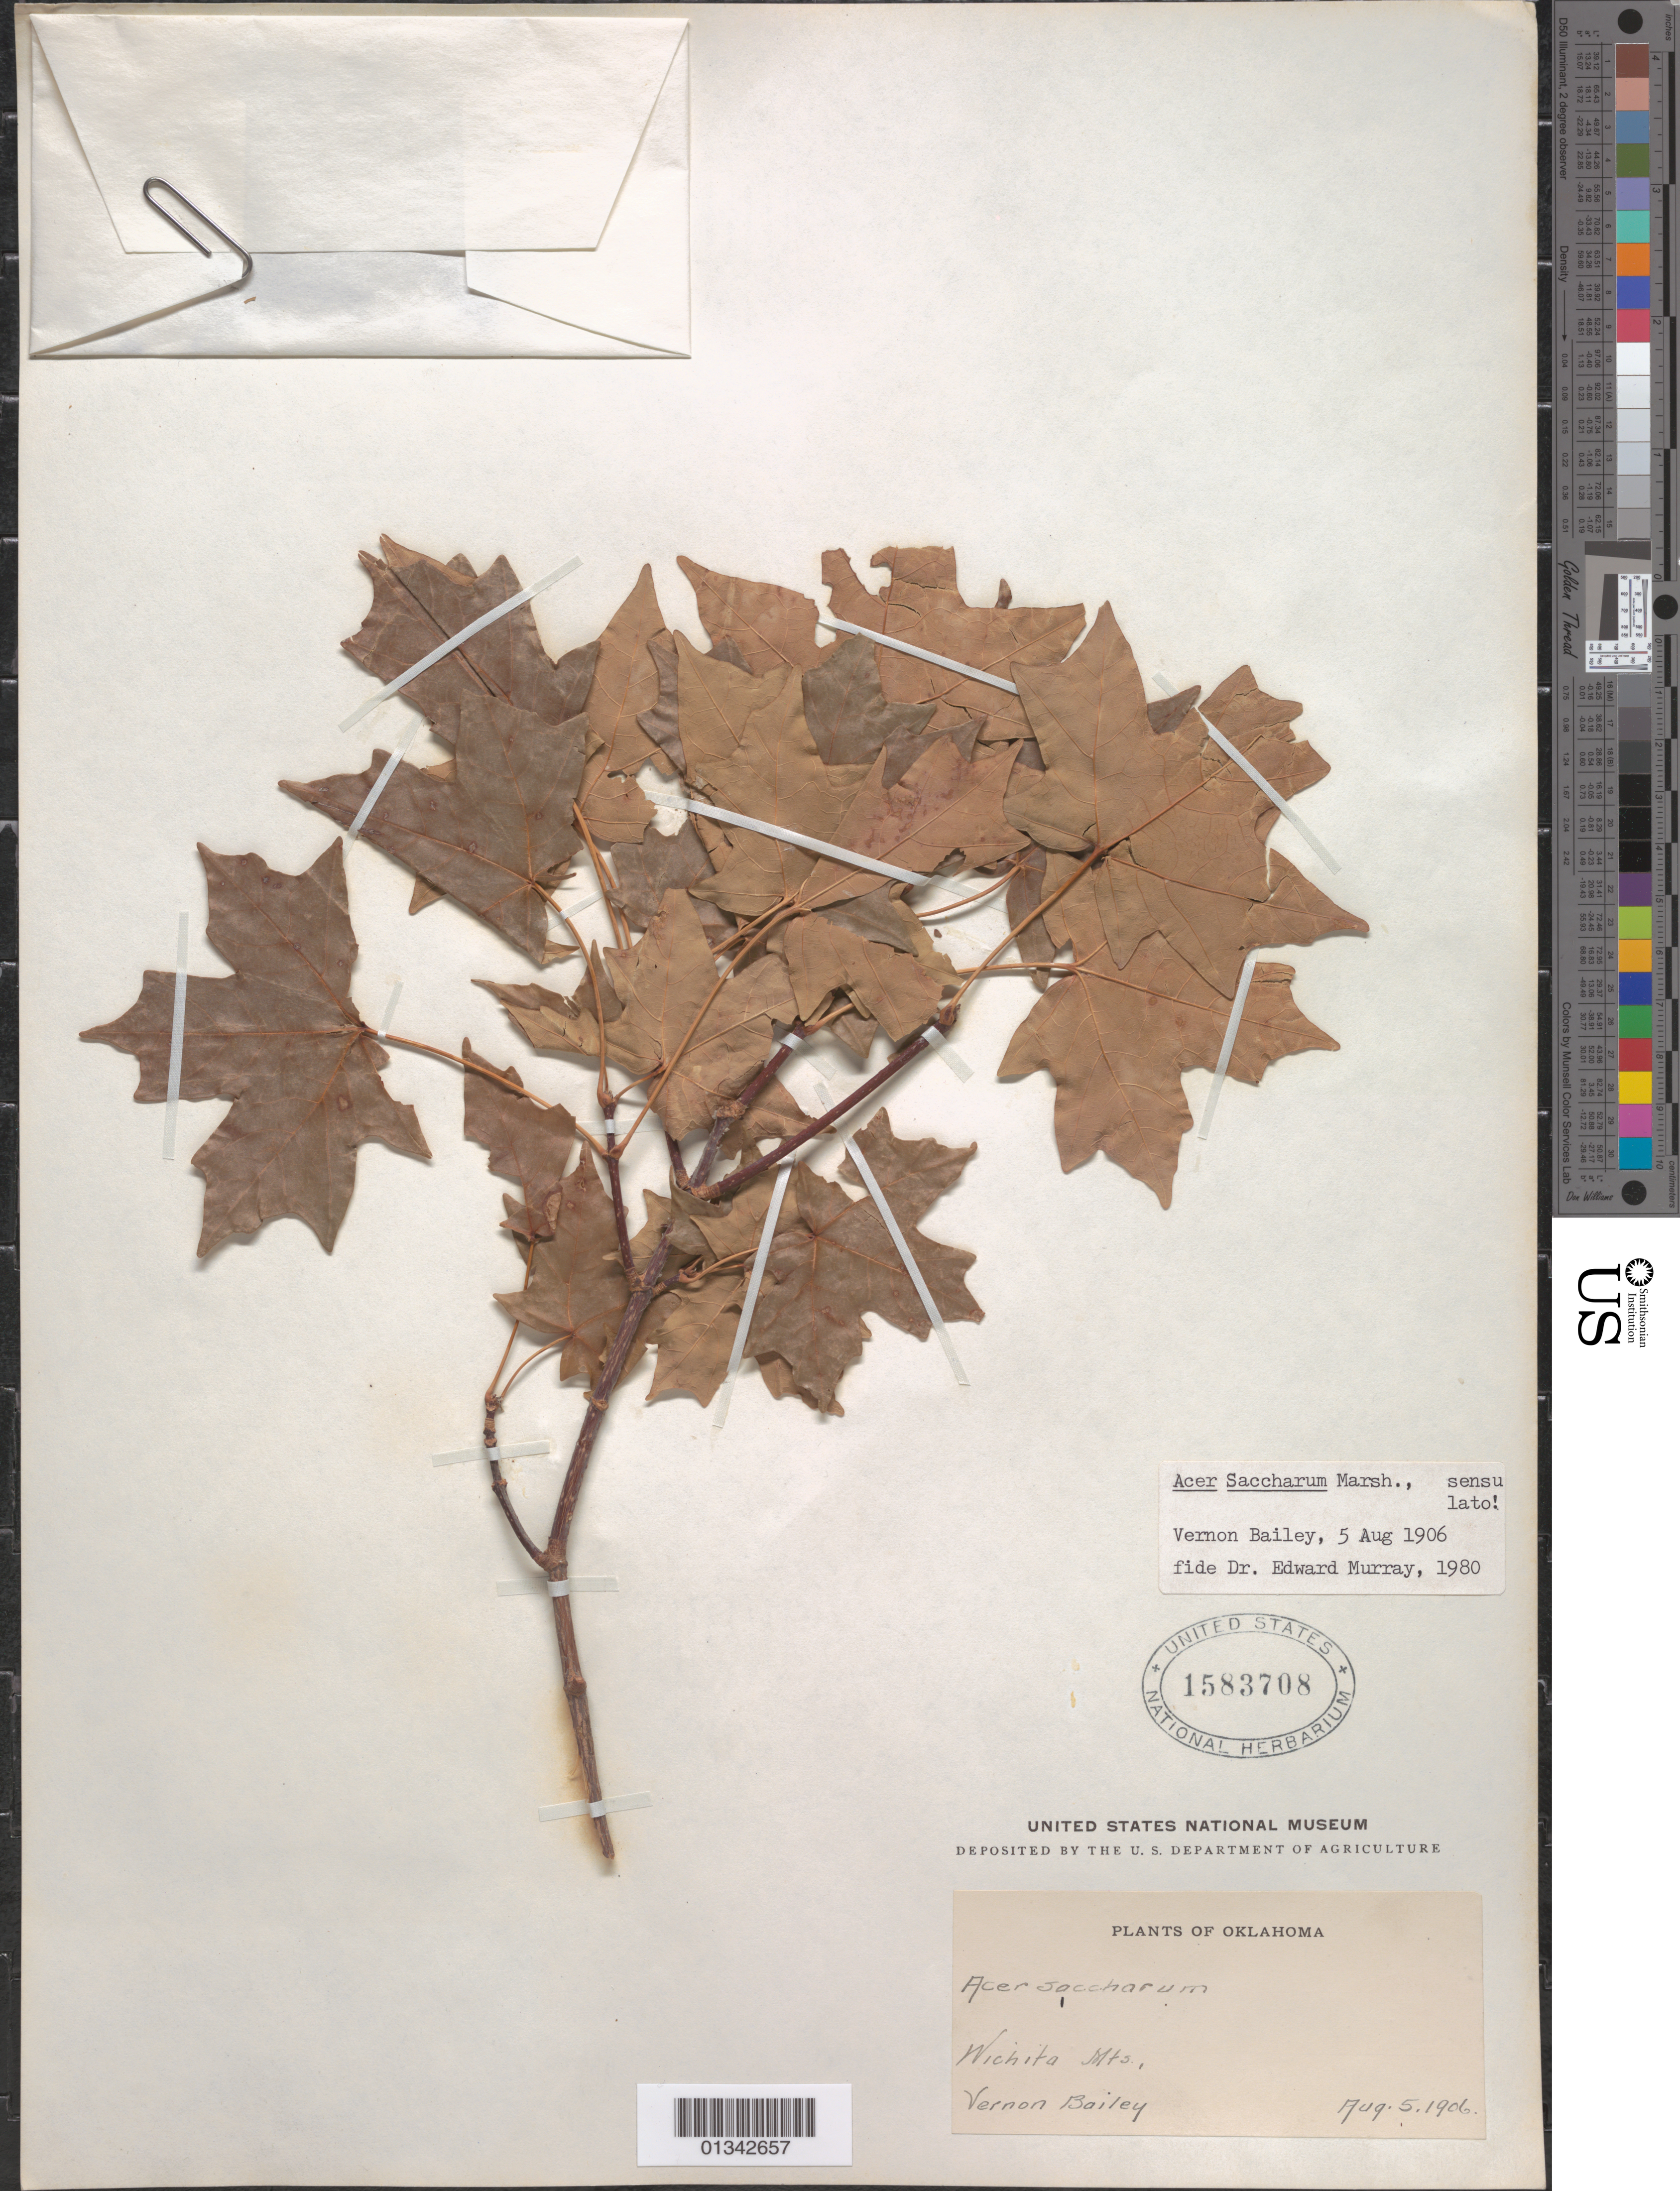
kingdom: Plantae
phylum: Tracheophyta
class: Magnoliopsida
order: Sapindales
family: Sapindaceae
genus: Acer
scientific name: Acer saccharum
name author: Marshall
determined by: Murray, Edward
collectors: V. O. Bailey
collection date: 1906-08-05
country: United States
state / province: Oklahoma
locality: Wichita Mts.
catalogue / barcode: US 1583708